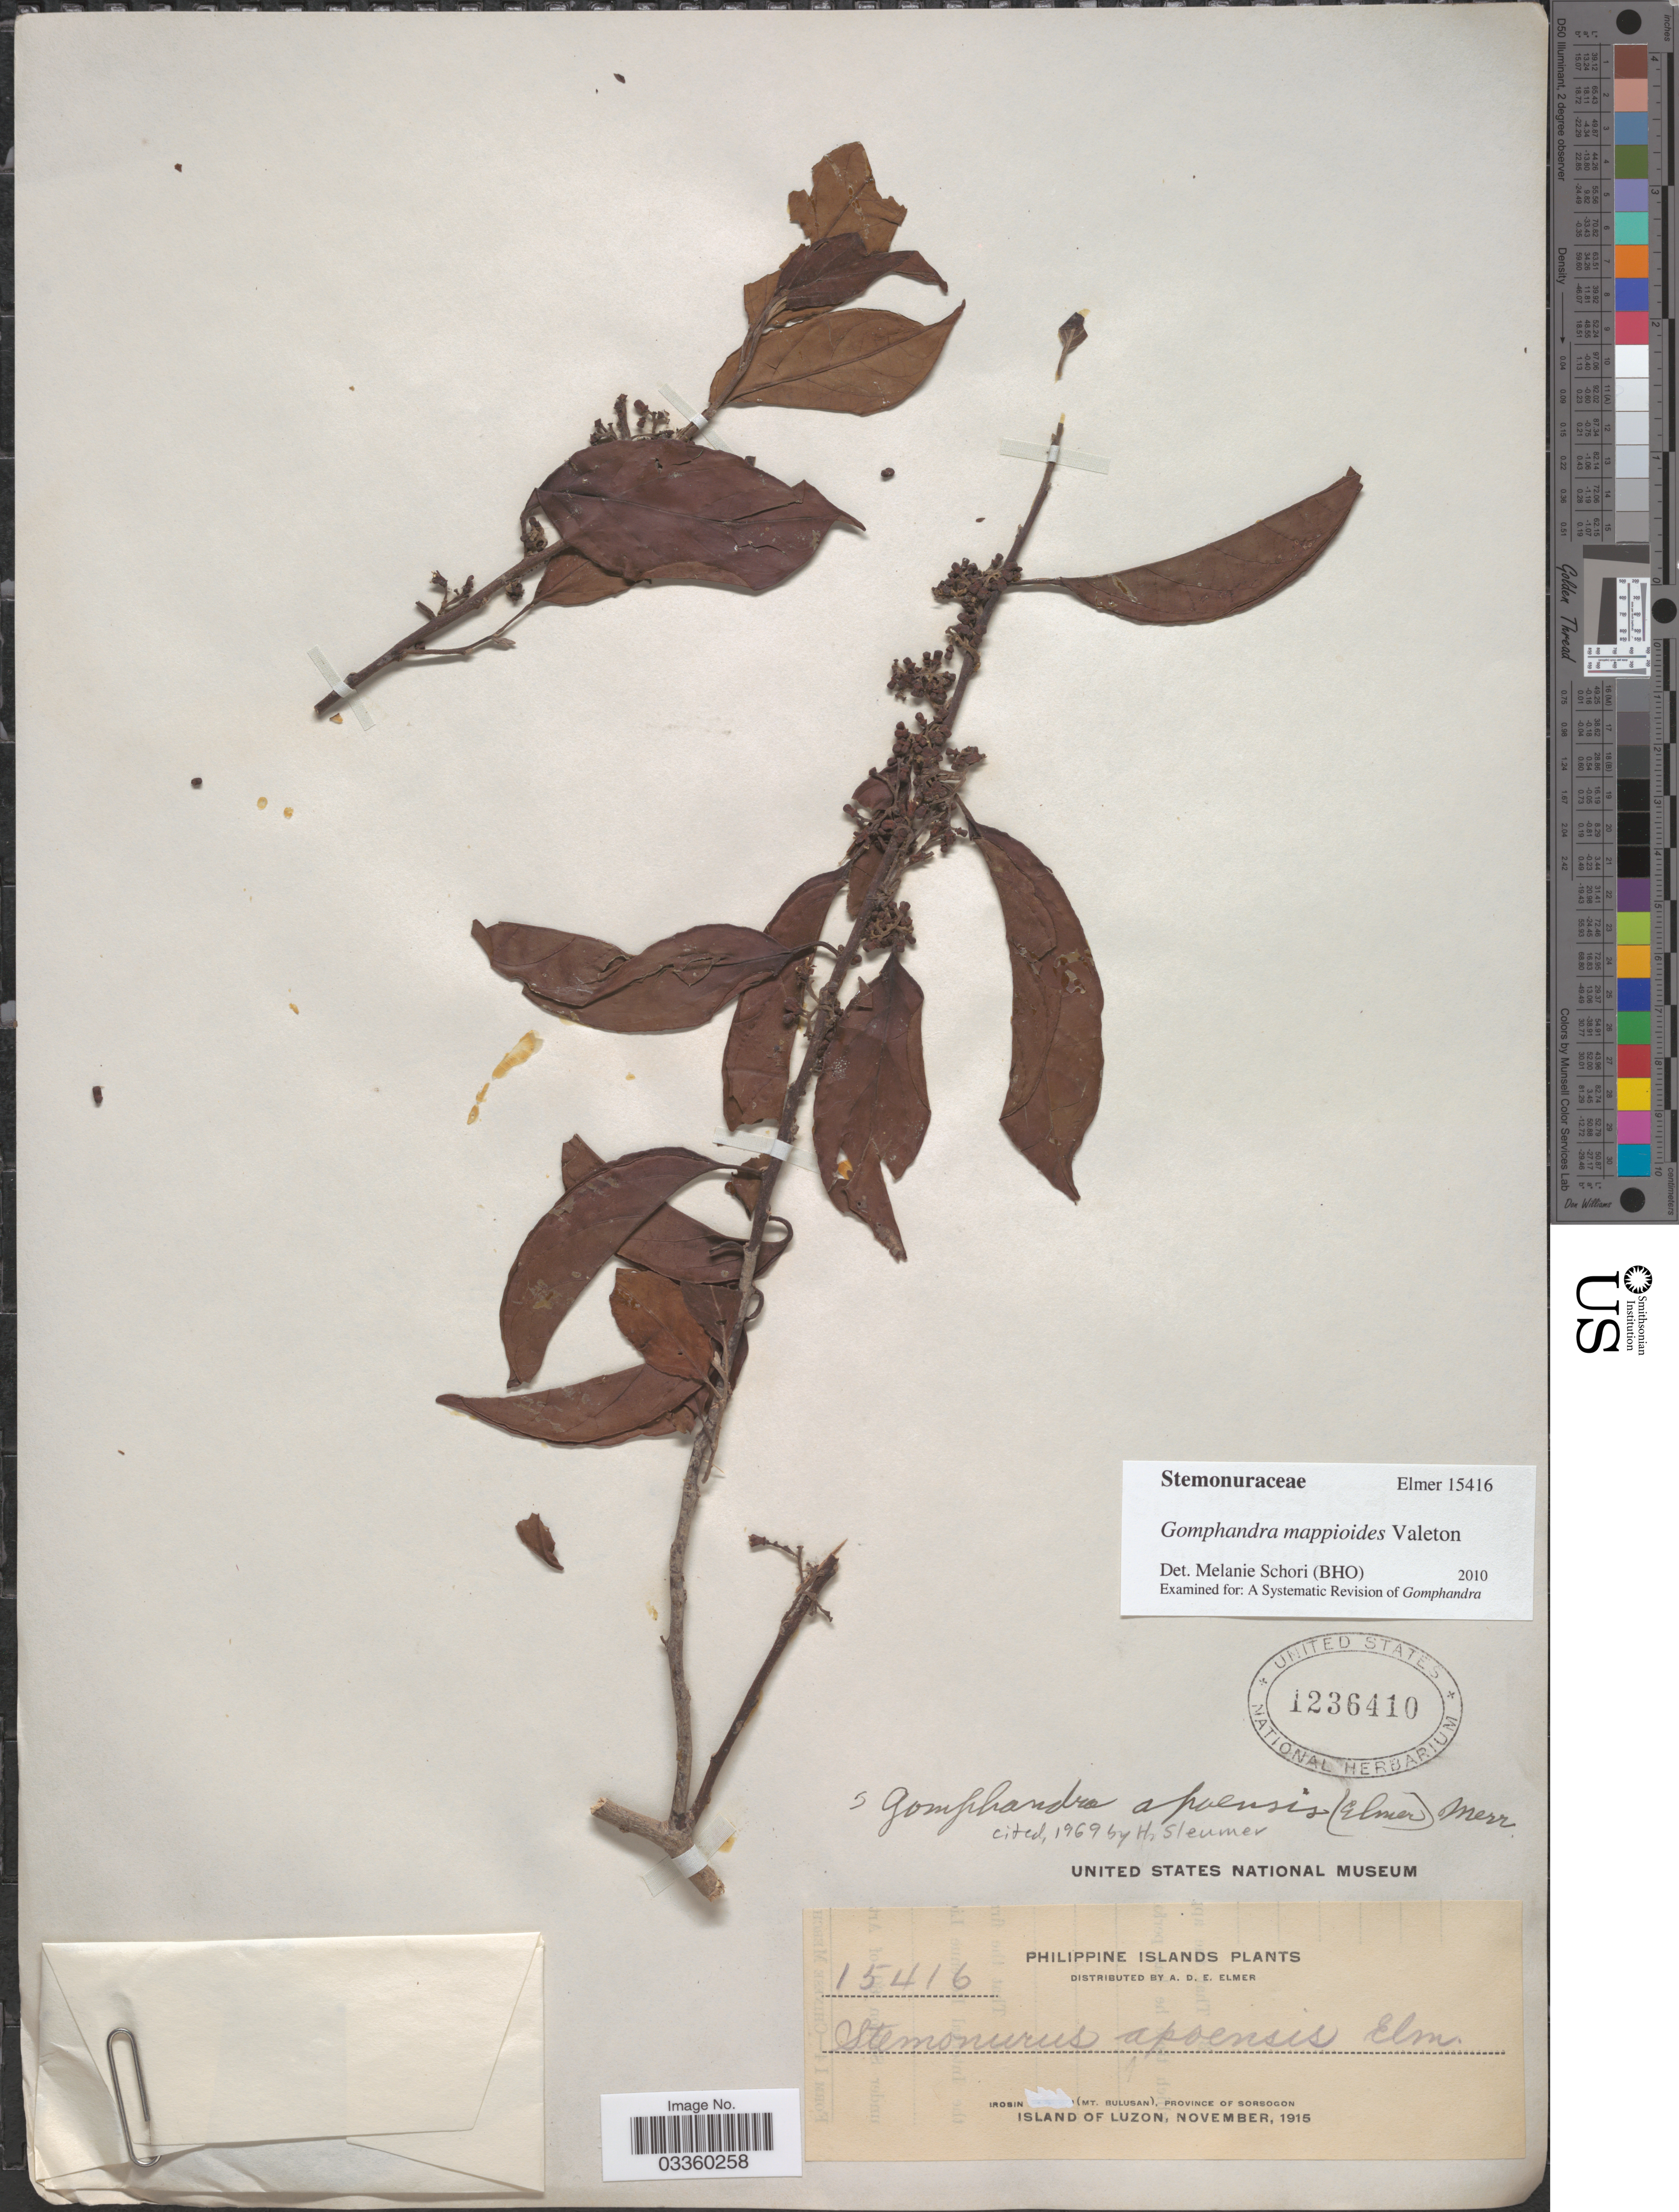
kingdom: Plantae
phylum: Tracheophyta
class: Magnoliopsida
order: Cardiopteridales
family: Stemonuraceae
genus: Gomphandra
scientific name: Gomphandra mappioides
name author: Valeton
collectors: A. D. E. Elmer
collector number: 15416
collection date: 1915-11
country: Philippines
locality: Irosin (Mt. Bulusan), Province of Sorsogon. Island of Luzon.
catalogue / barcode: US 1236410